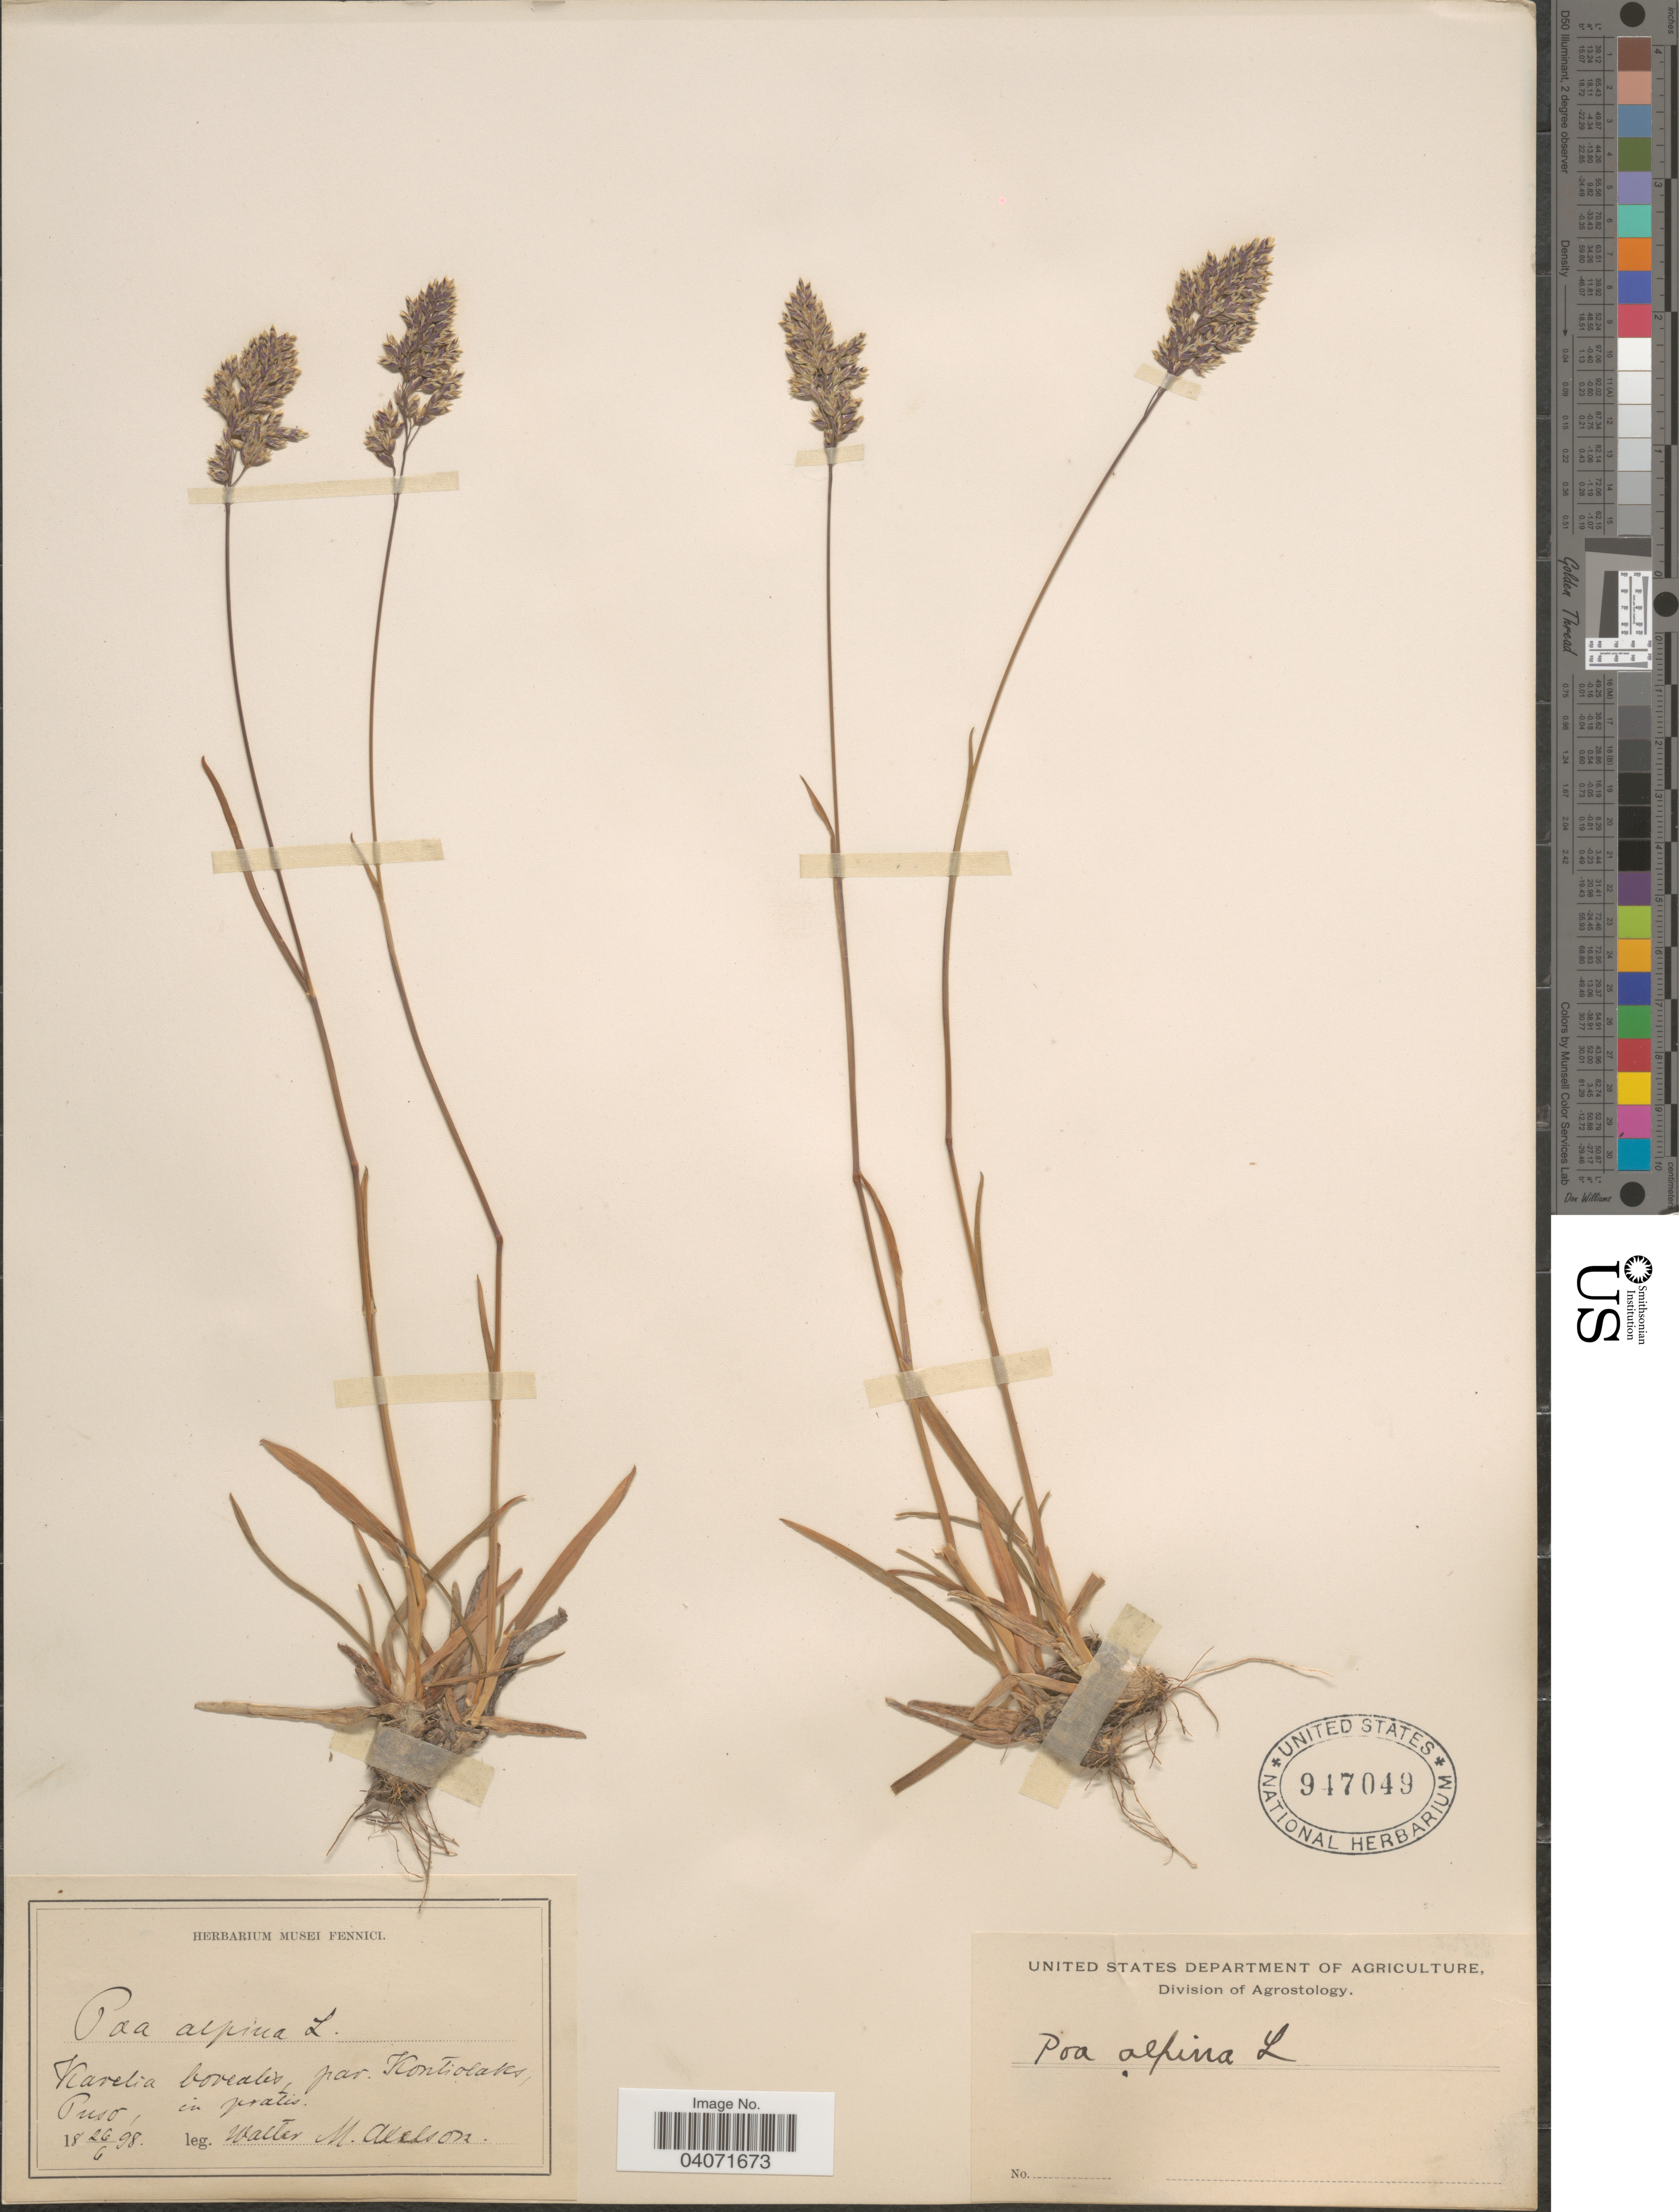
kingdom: Plantae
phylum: Tracheophyta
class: Liliopsida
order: Poales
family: Poaceae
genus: Poa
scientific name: Poa alpina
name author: L.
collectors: W. M. Wilson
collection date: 1898-06-26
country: Finland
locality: Karelia borealis, par. Kontiolaks, Puso, in pratis. [interpreted]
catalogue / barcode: US 947049